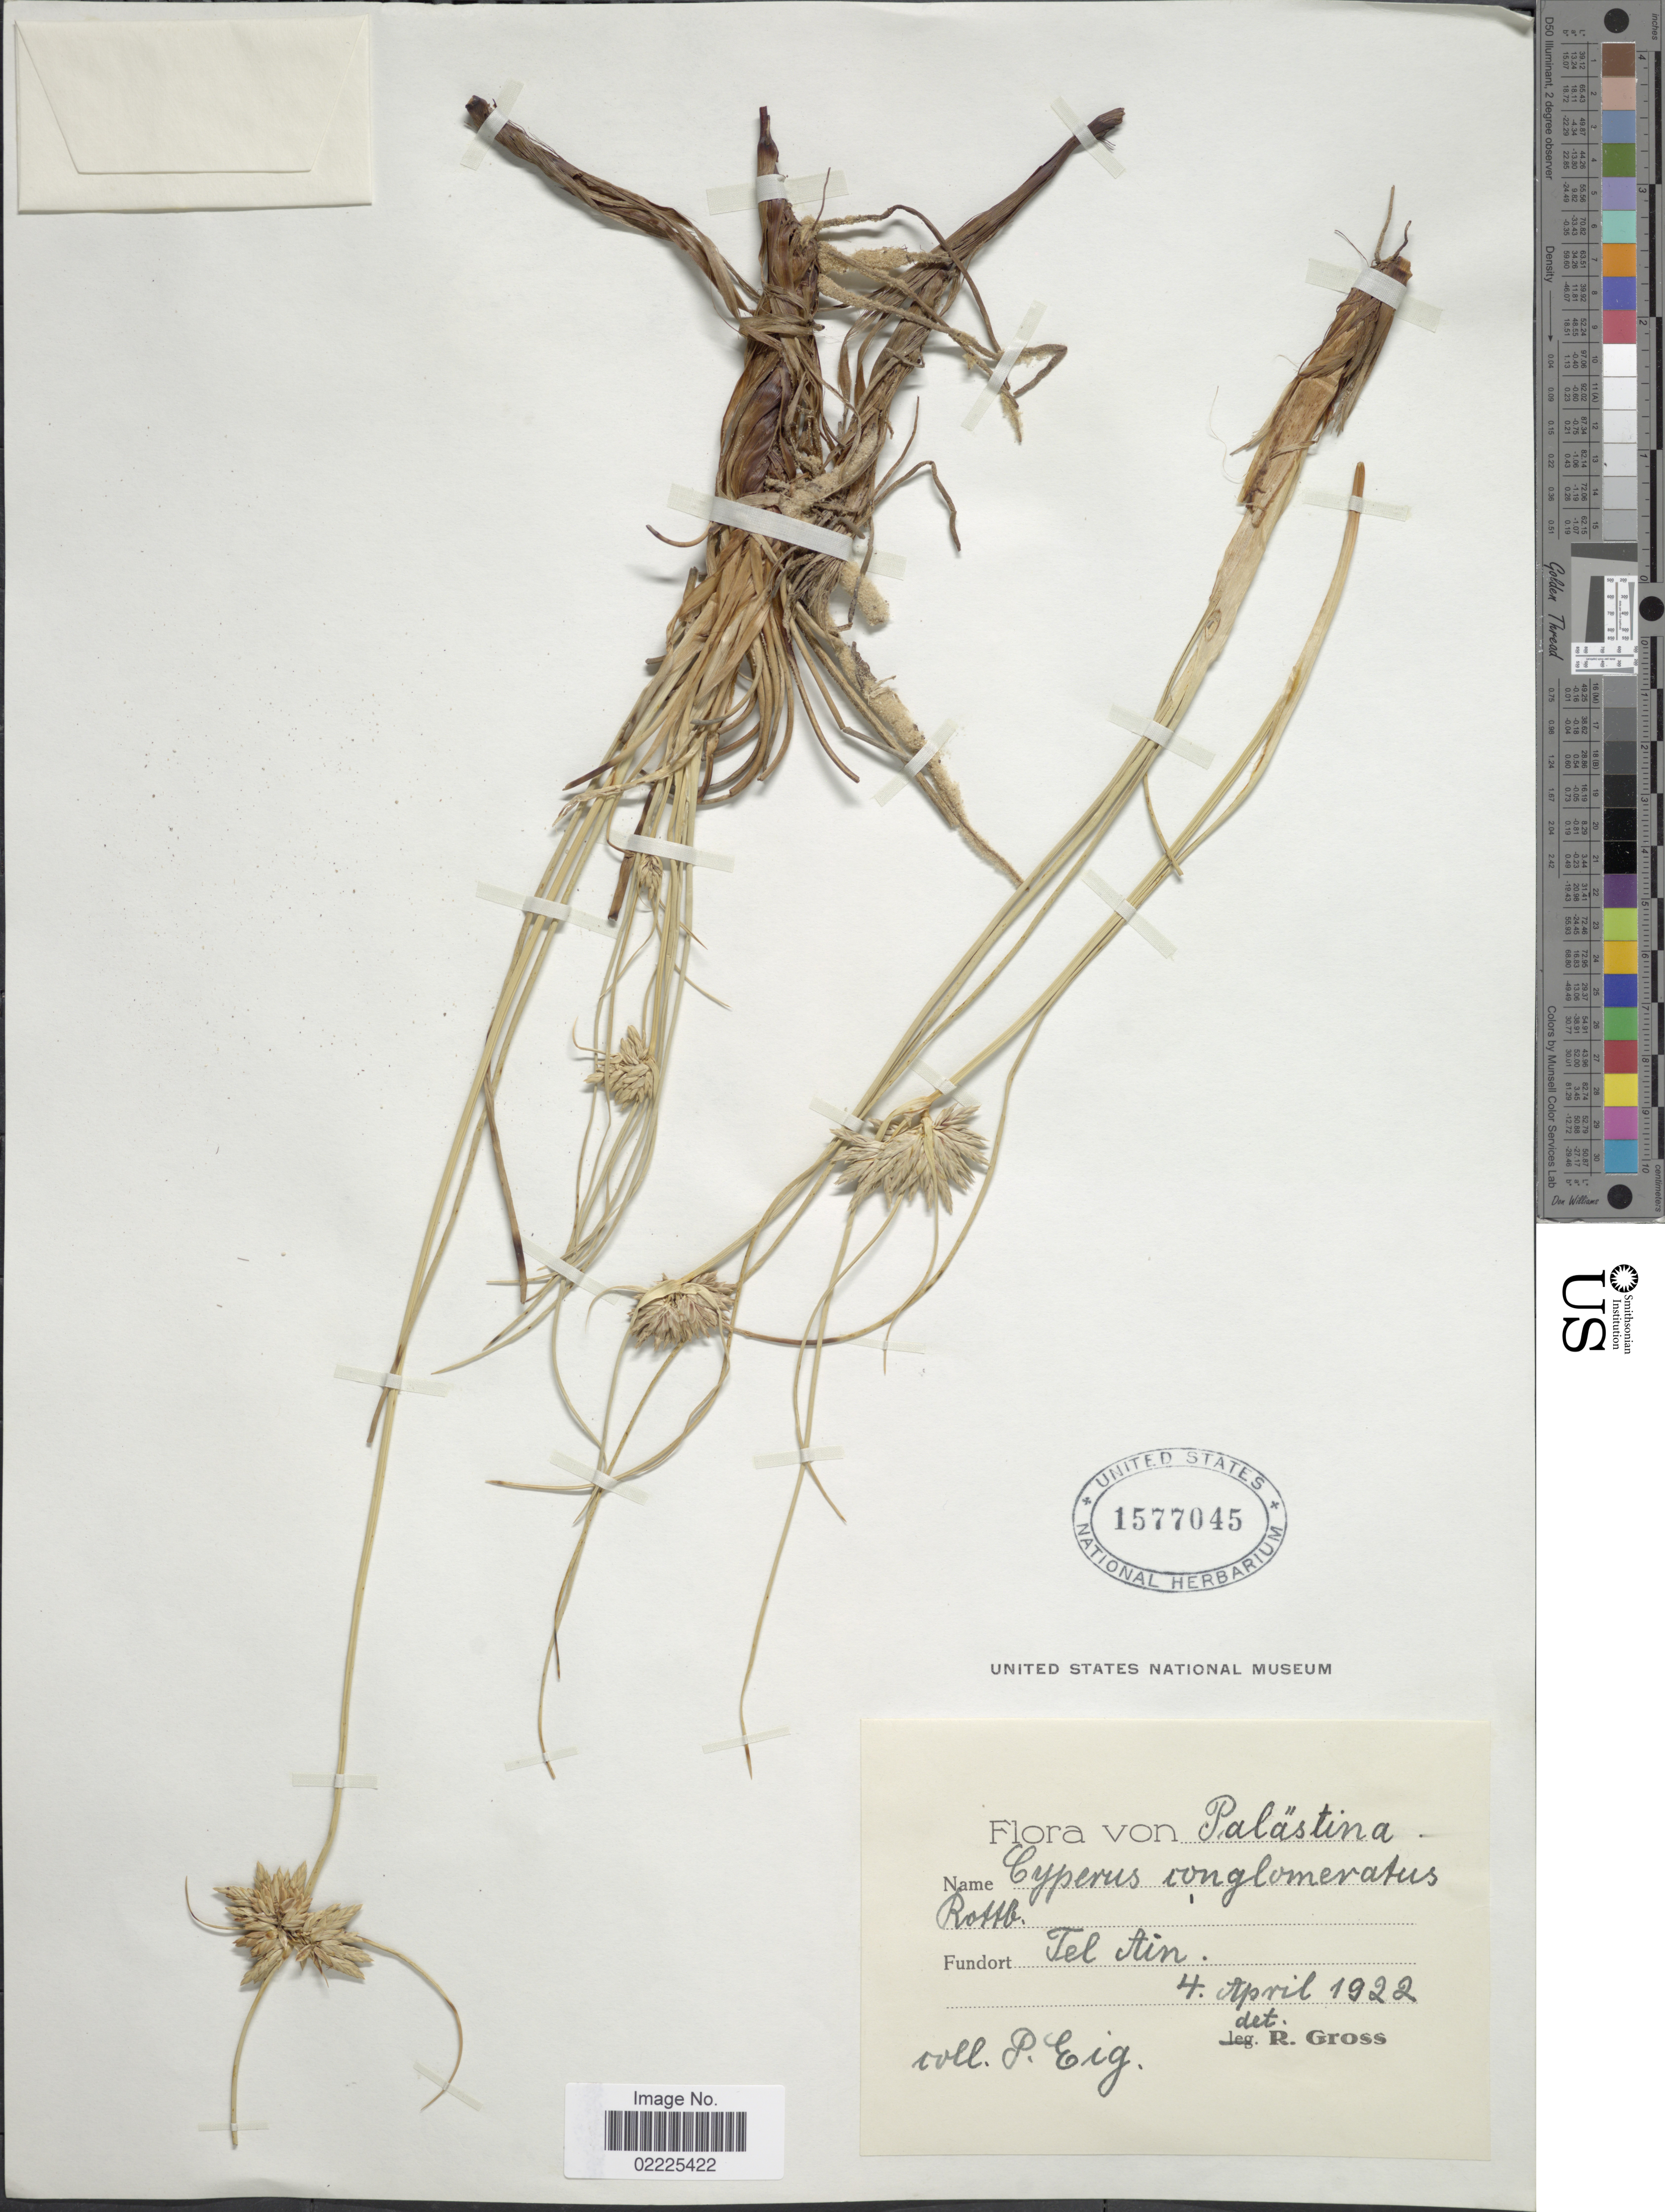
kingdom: Plantae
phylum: Tracheophyta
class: Liliopsida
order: Poales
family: Cyperaceae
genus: Cyperus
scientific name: Cyperus conglomeratus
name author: Rottb.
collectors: P. Eig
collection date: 1922-04-04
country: Israel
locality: Palästina, Tel Ain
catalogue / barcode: US 1577045